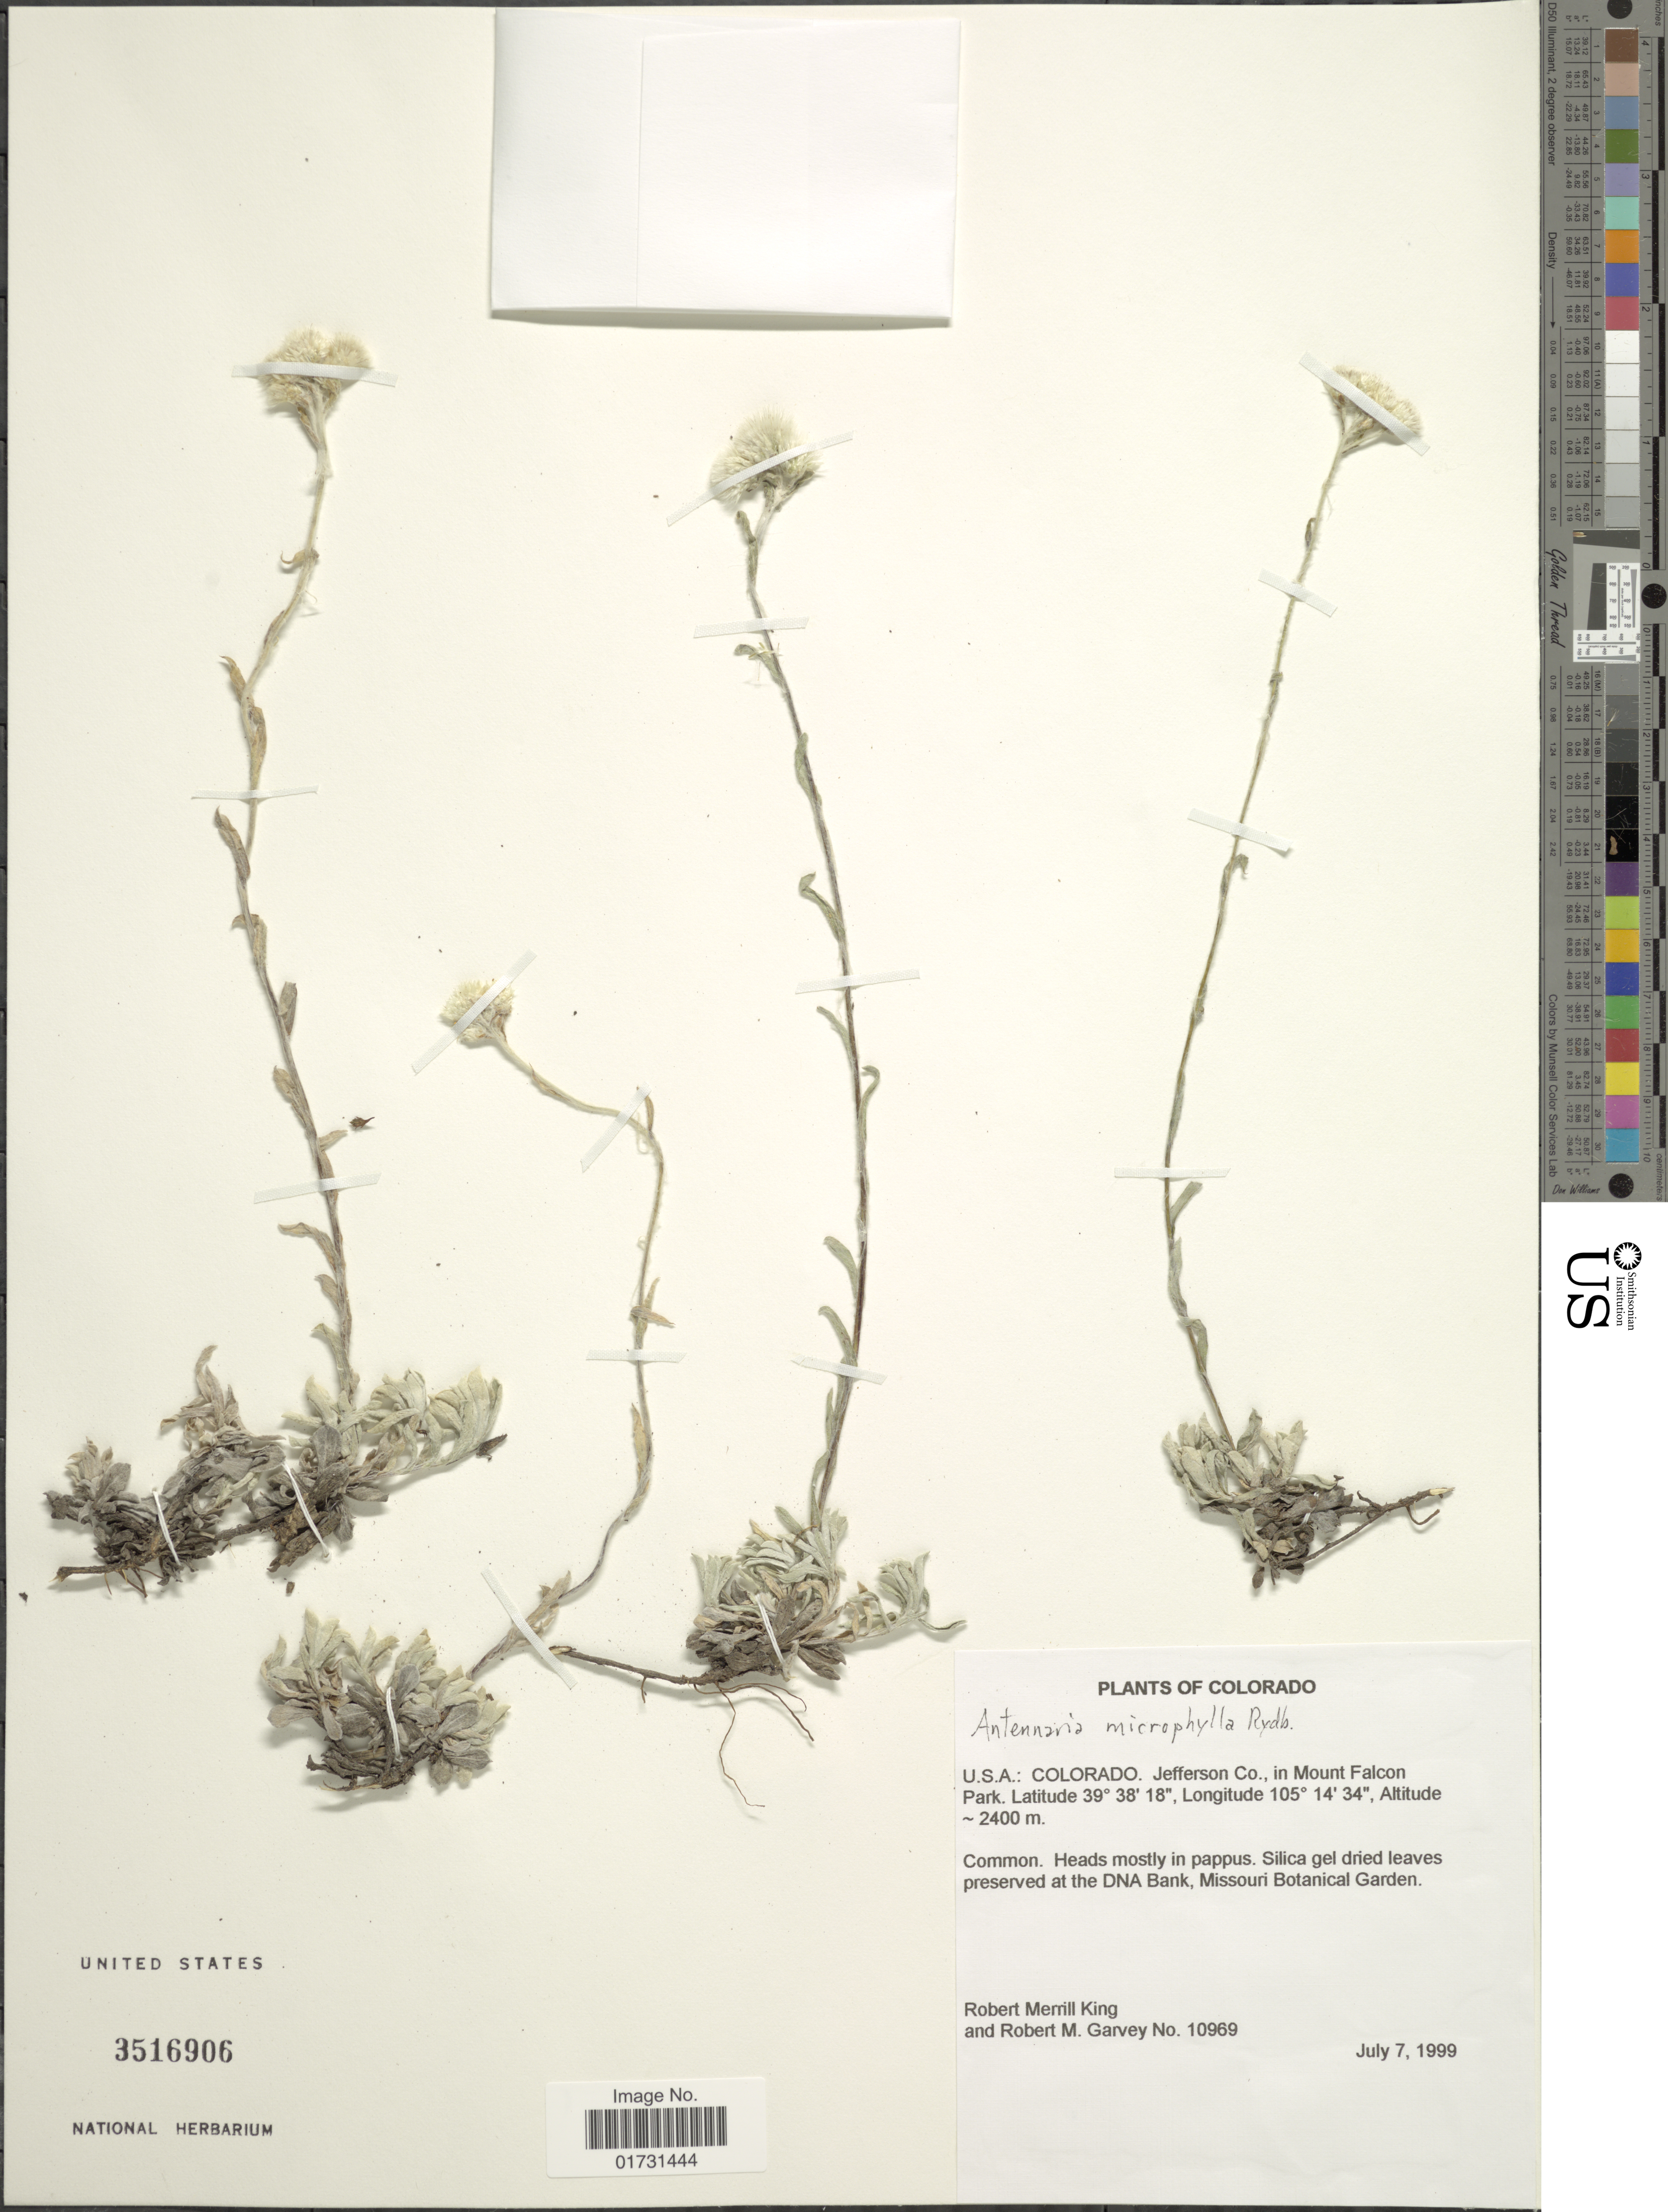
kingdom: Plantae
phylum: Tracheophyta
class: Magnoliopsida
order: Asterales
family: Asteraceae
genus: Antennaria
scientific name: Antennaria microphylla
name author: Rydb.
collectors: R. M. King & R. Garvey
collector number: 10969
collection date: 1999-07-07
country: United States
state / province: Colorado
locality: Jefferson Co., in Mount Falcon Park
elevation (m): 2400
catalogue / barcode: US 3516906